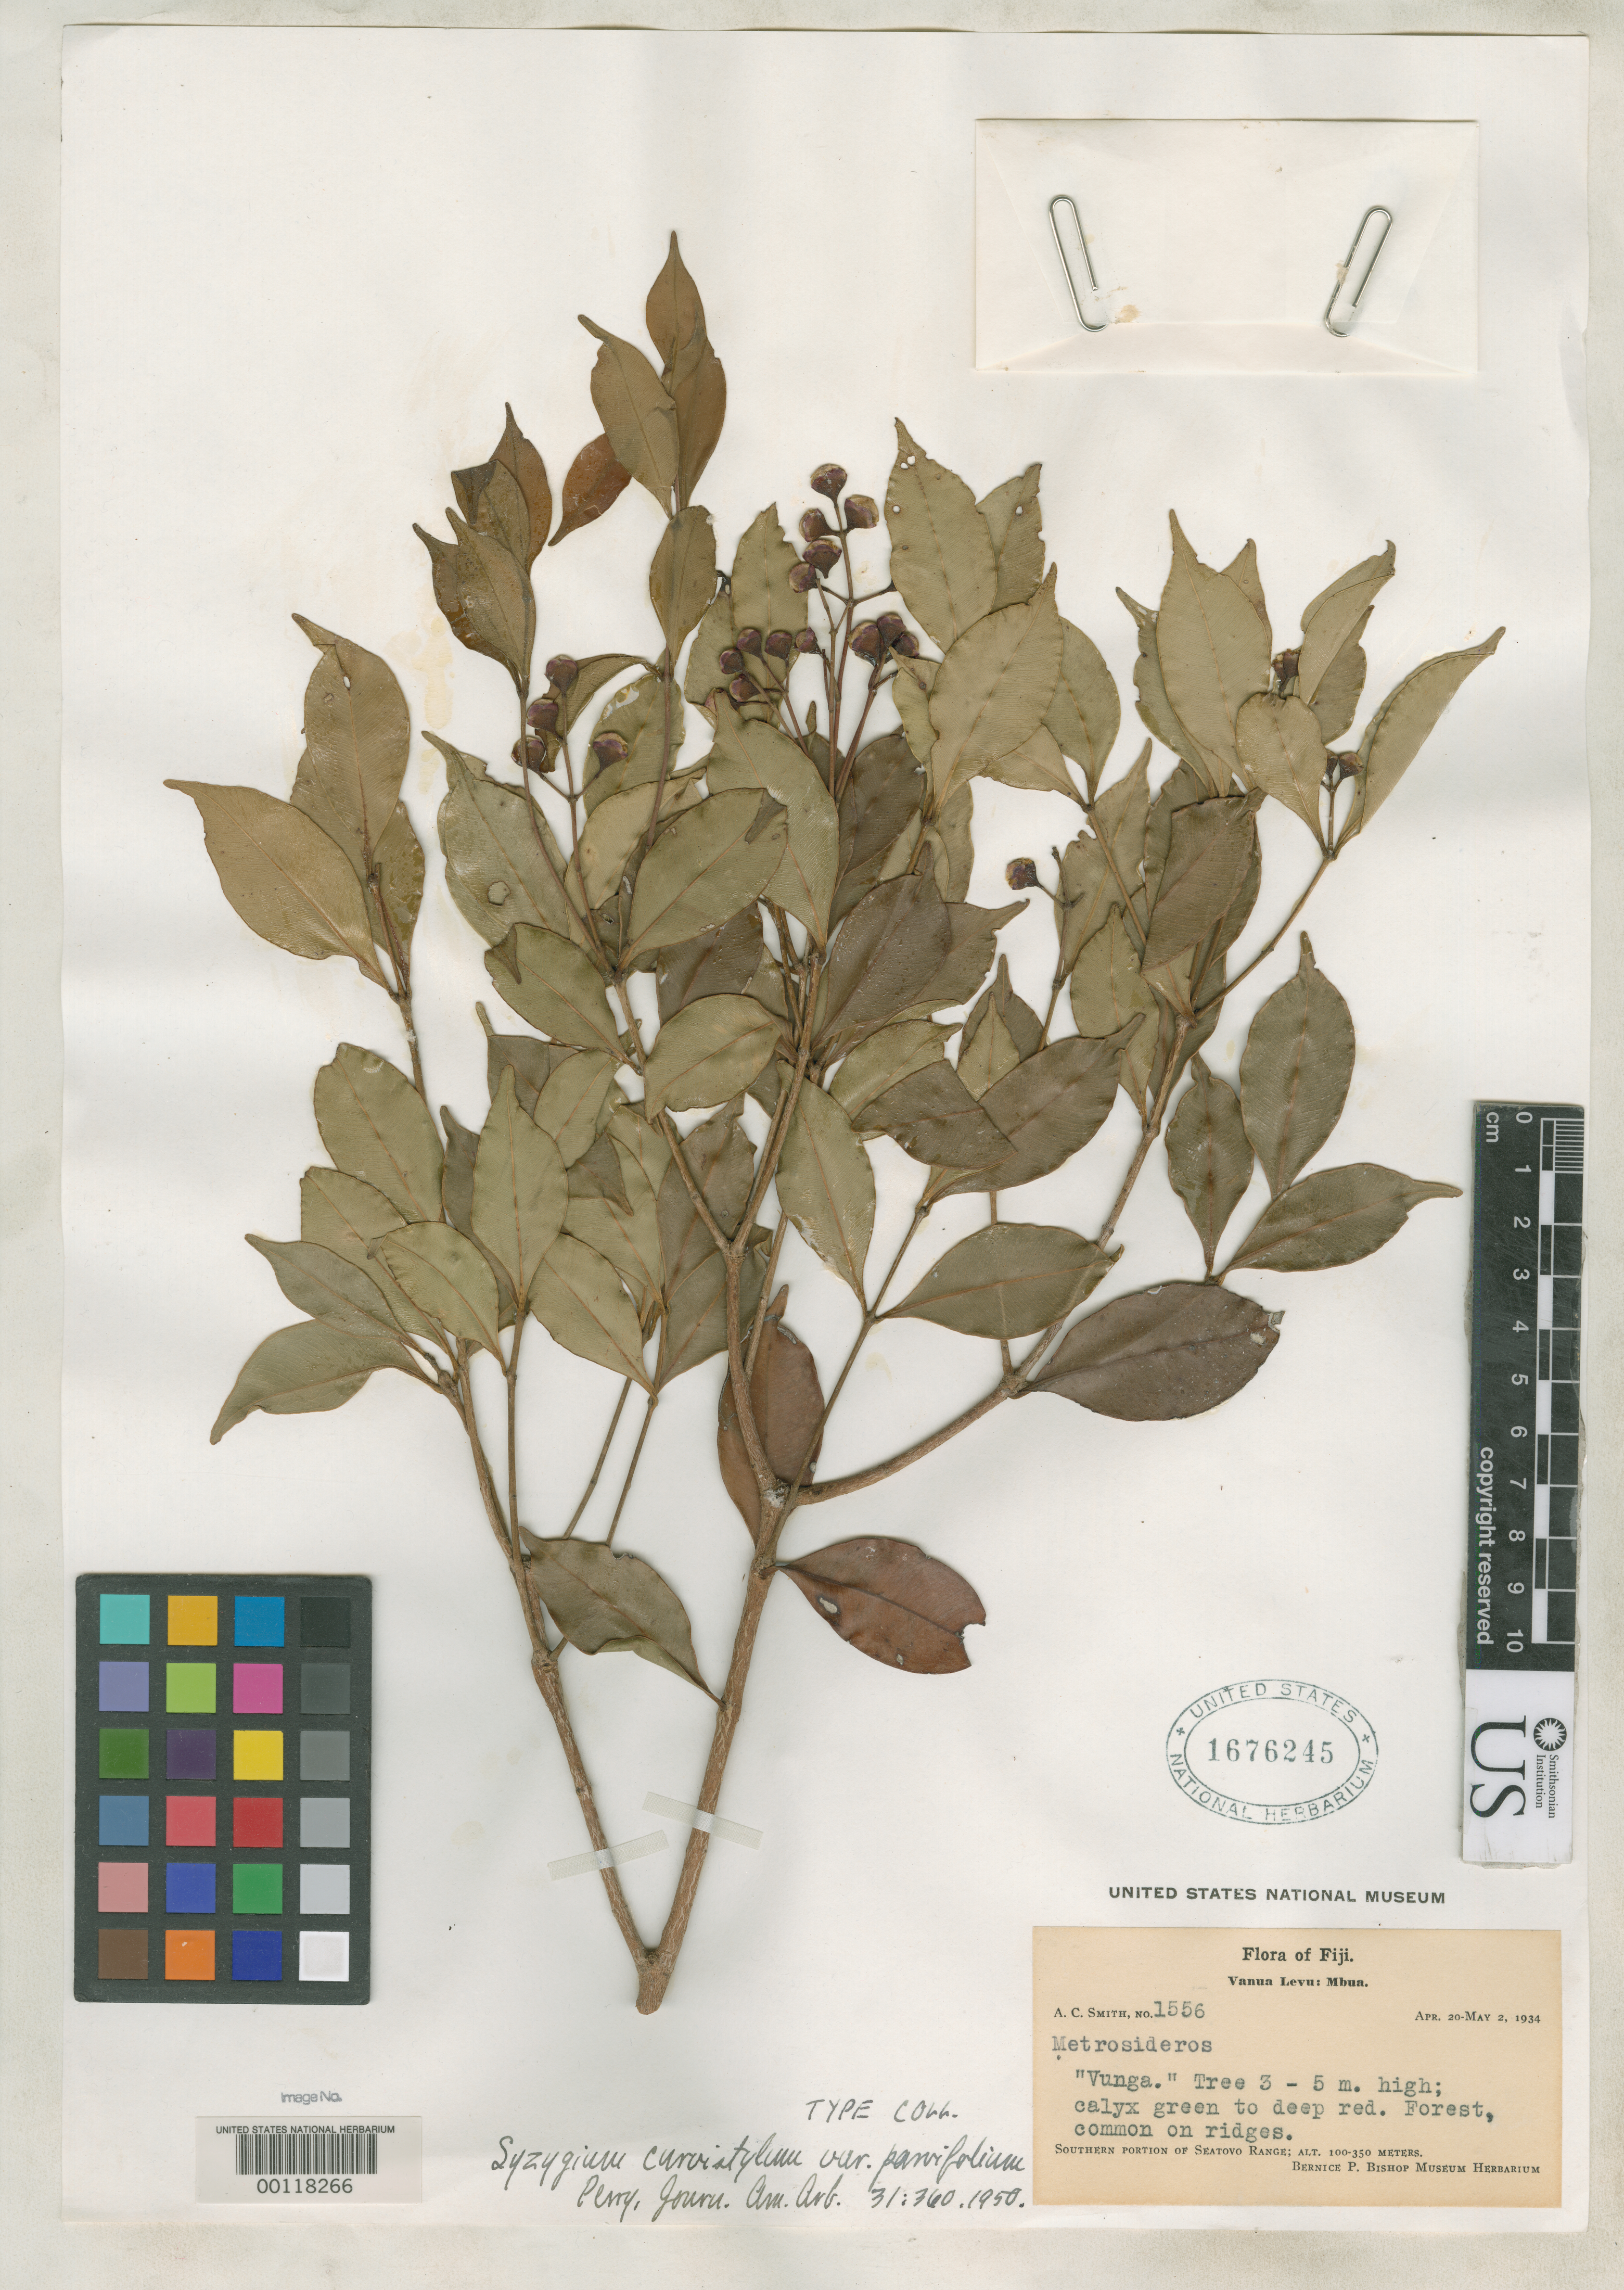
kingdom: Plantae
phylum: Tracheophyta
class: Magnoliopsida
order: Myrtales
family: Myrtaceae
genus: Syzygium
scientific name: Syzygium curvistylum var. parvifolium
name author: L.M. Perry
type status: Isotype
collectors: A. C. Smith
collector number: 1556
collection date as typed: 20 Apr 1934 to 02 May 1934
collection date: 1934-04-20/1934-05-02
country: Fiji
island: Vanua Levu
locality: Mbua, southern portion of Seatovo Range. [Vanua Levu Group]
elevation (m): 100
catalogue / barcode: US 1676245